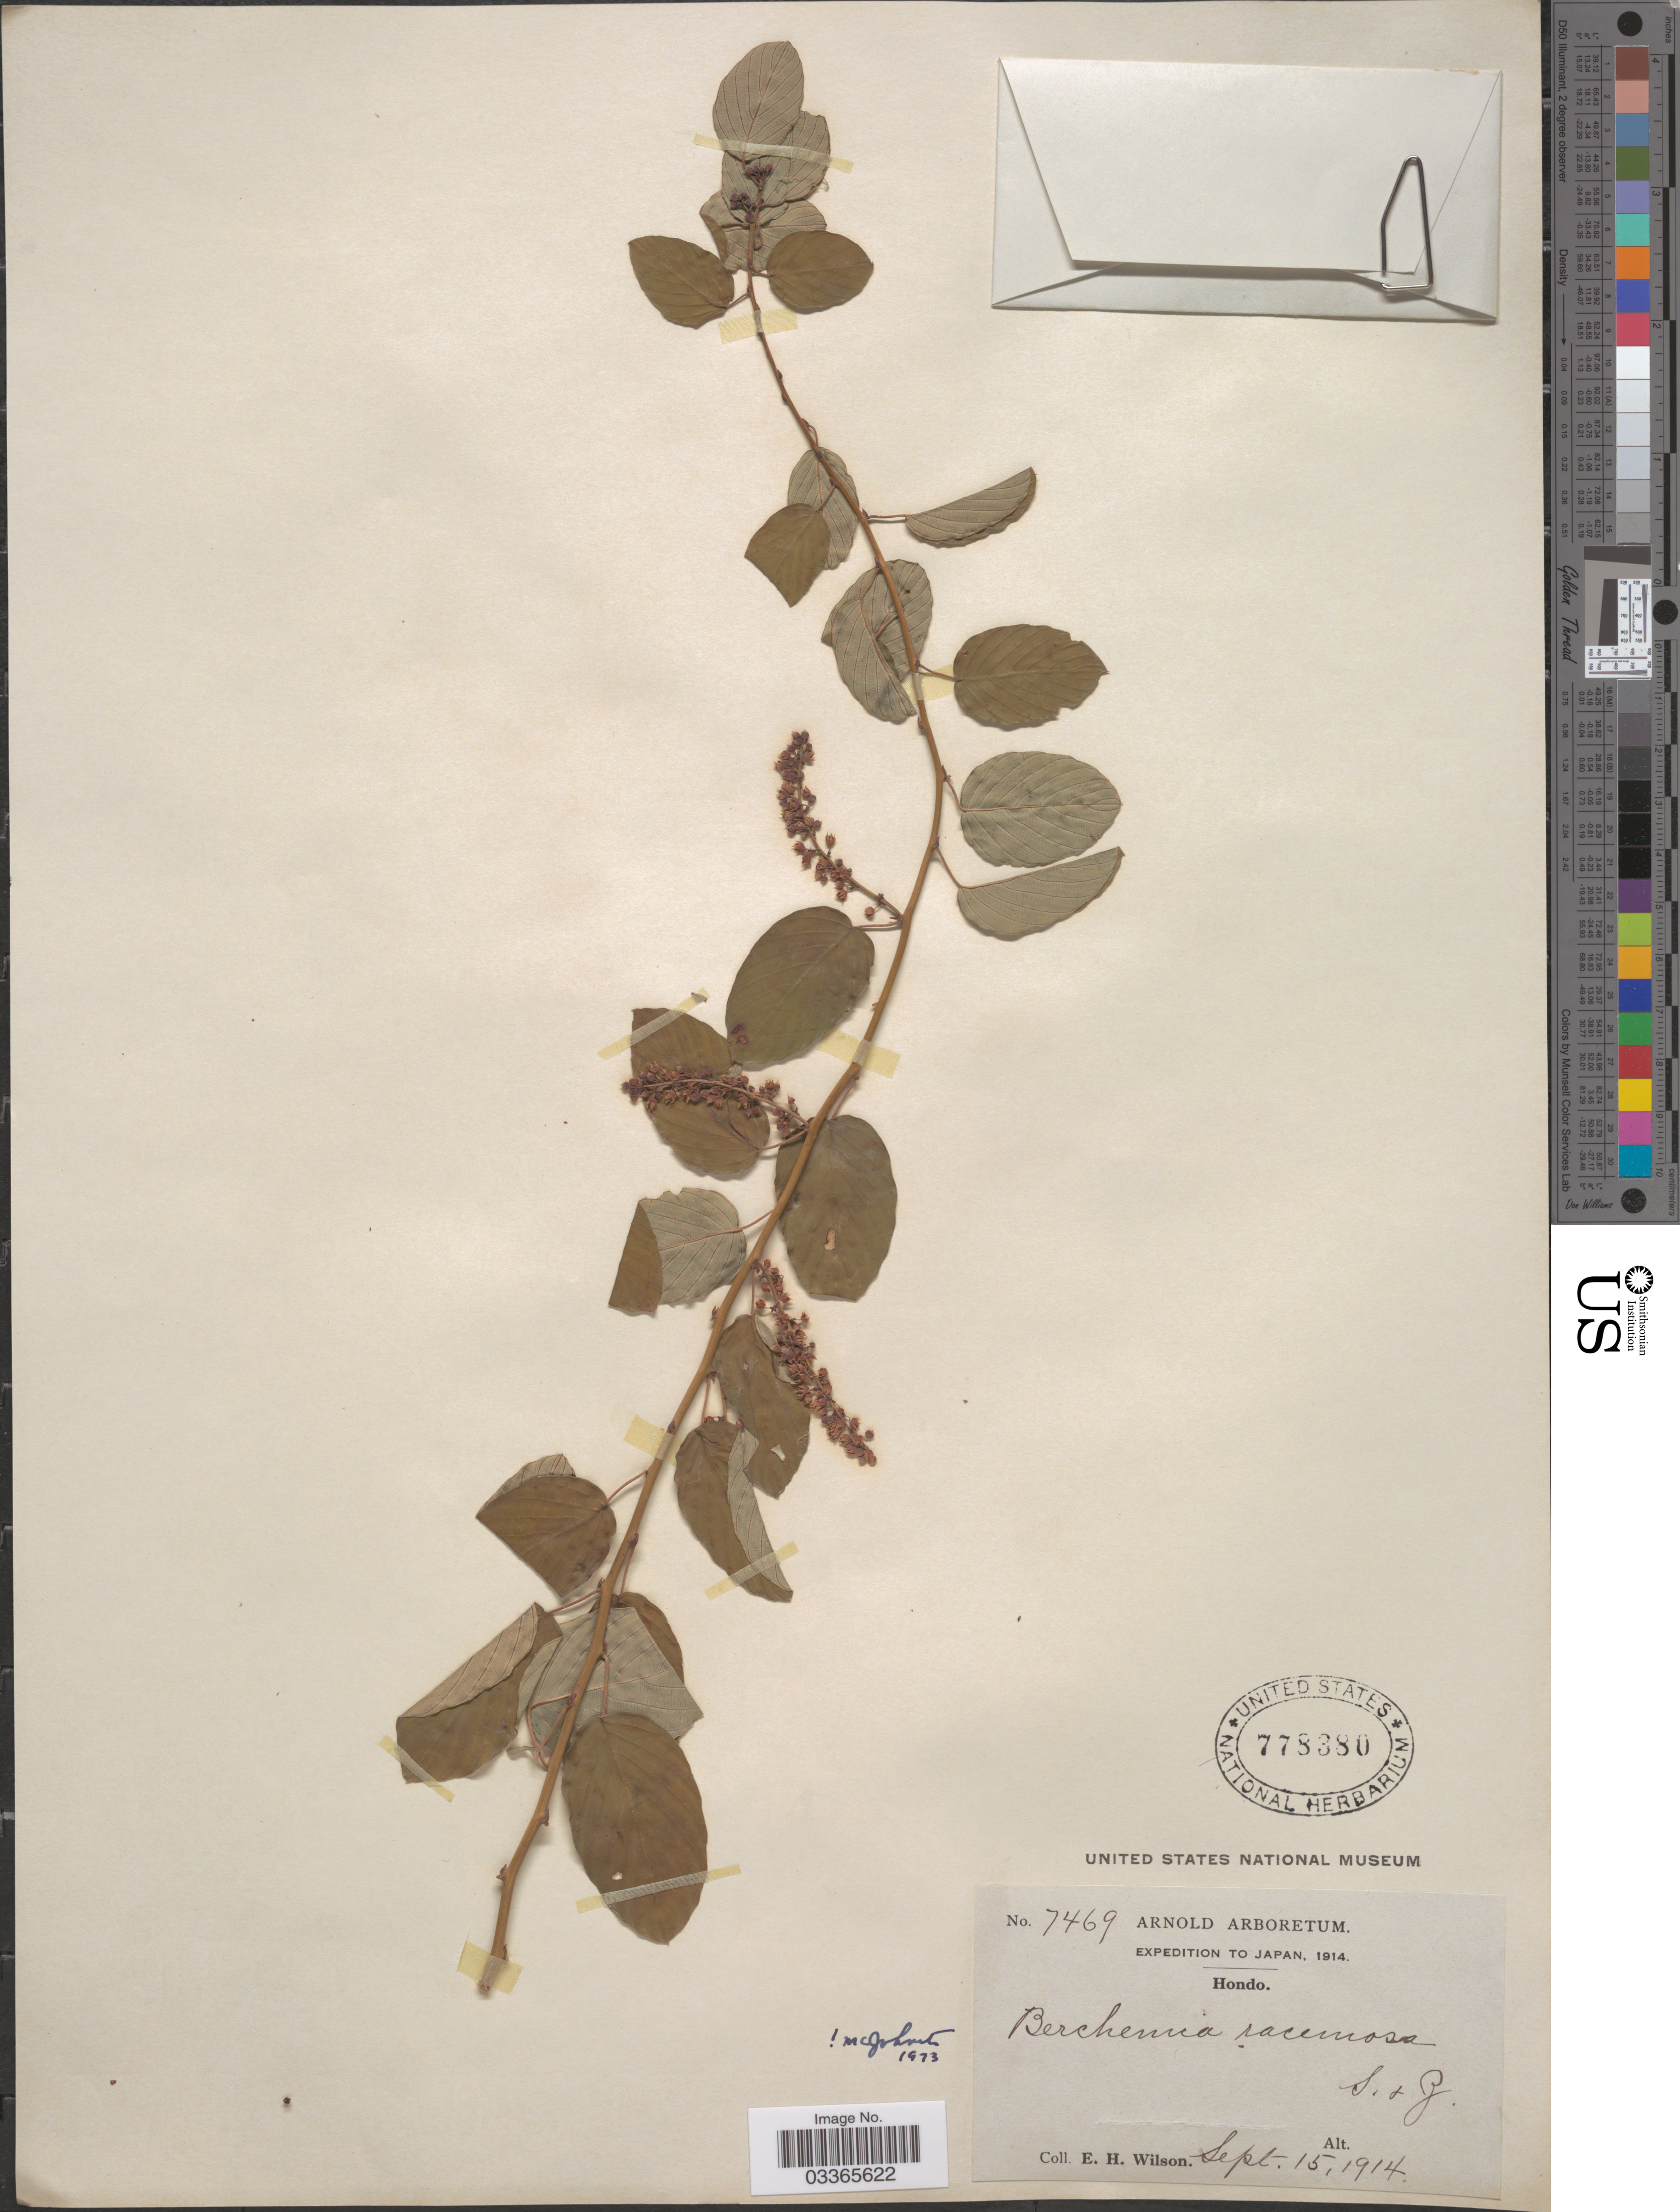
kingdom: Plantae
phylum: Tracheophyta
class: Magnoliopsida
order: Rosales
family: Rhamnaceae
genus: Berchemia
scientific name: Berchemia racemosa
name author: Siebold & Zucc.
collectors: E. Wilson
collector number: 7469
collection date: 1914-09-15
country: Japan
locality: Hondo.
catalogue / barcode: US 778380